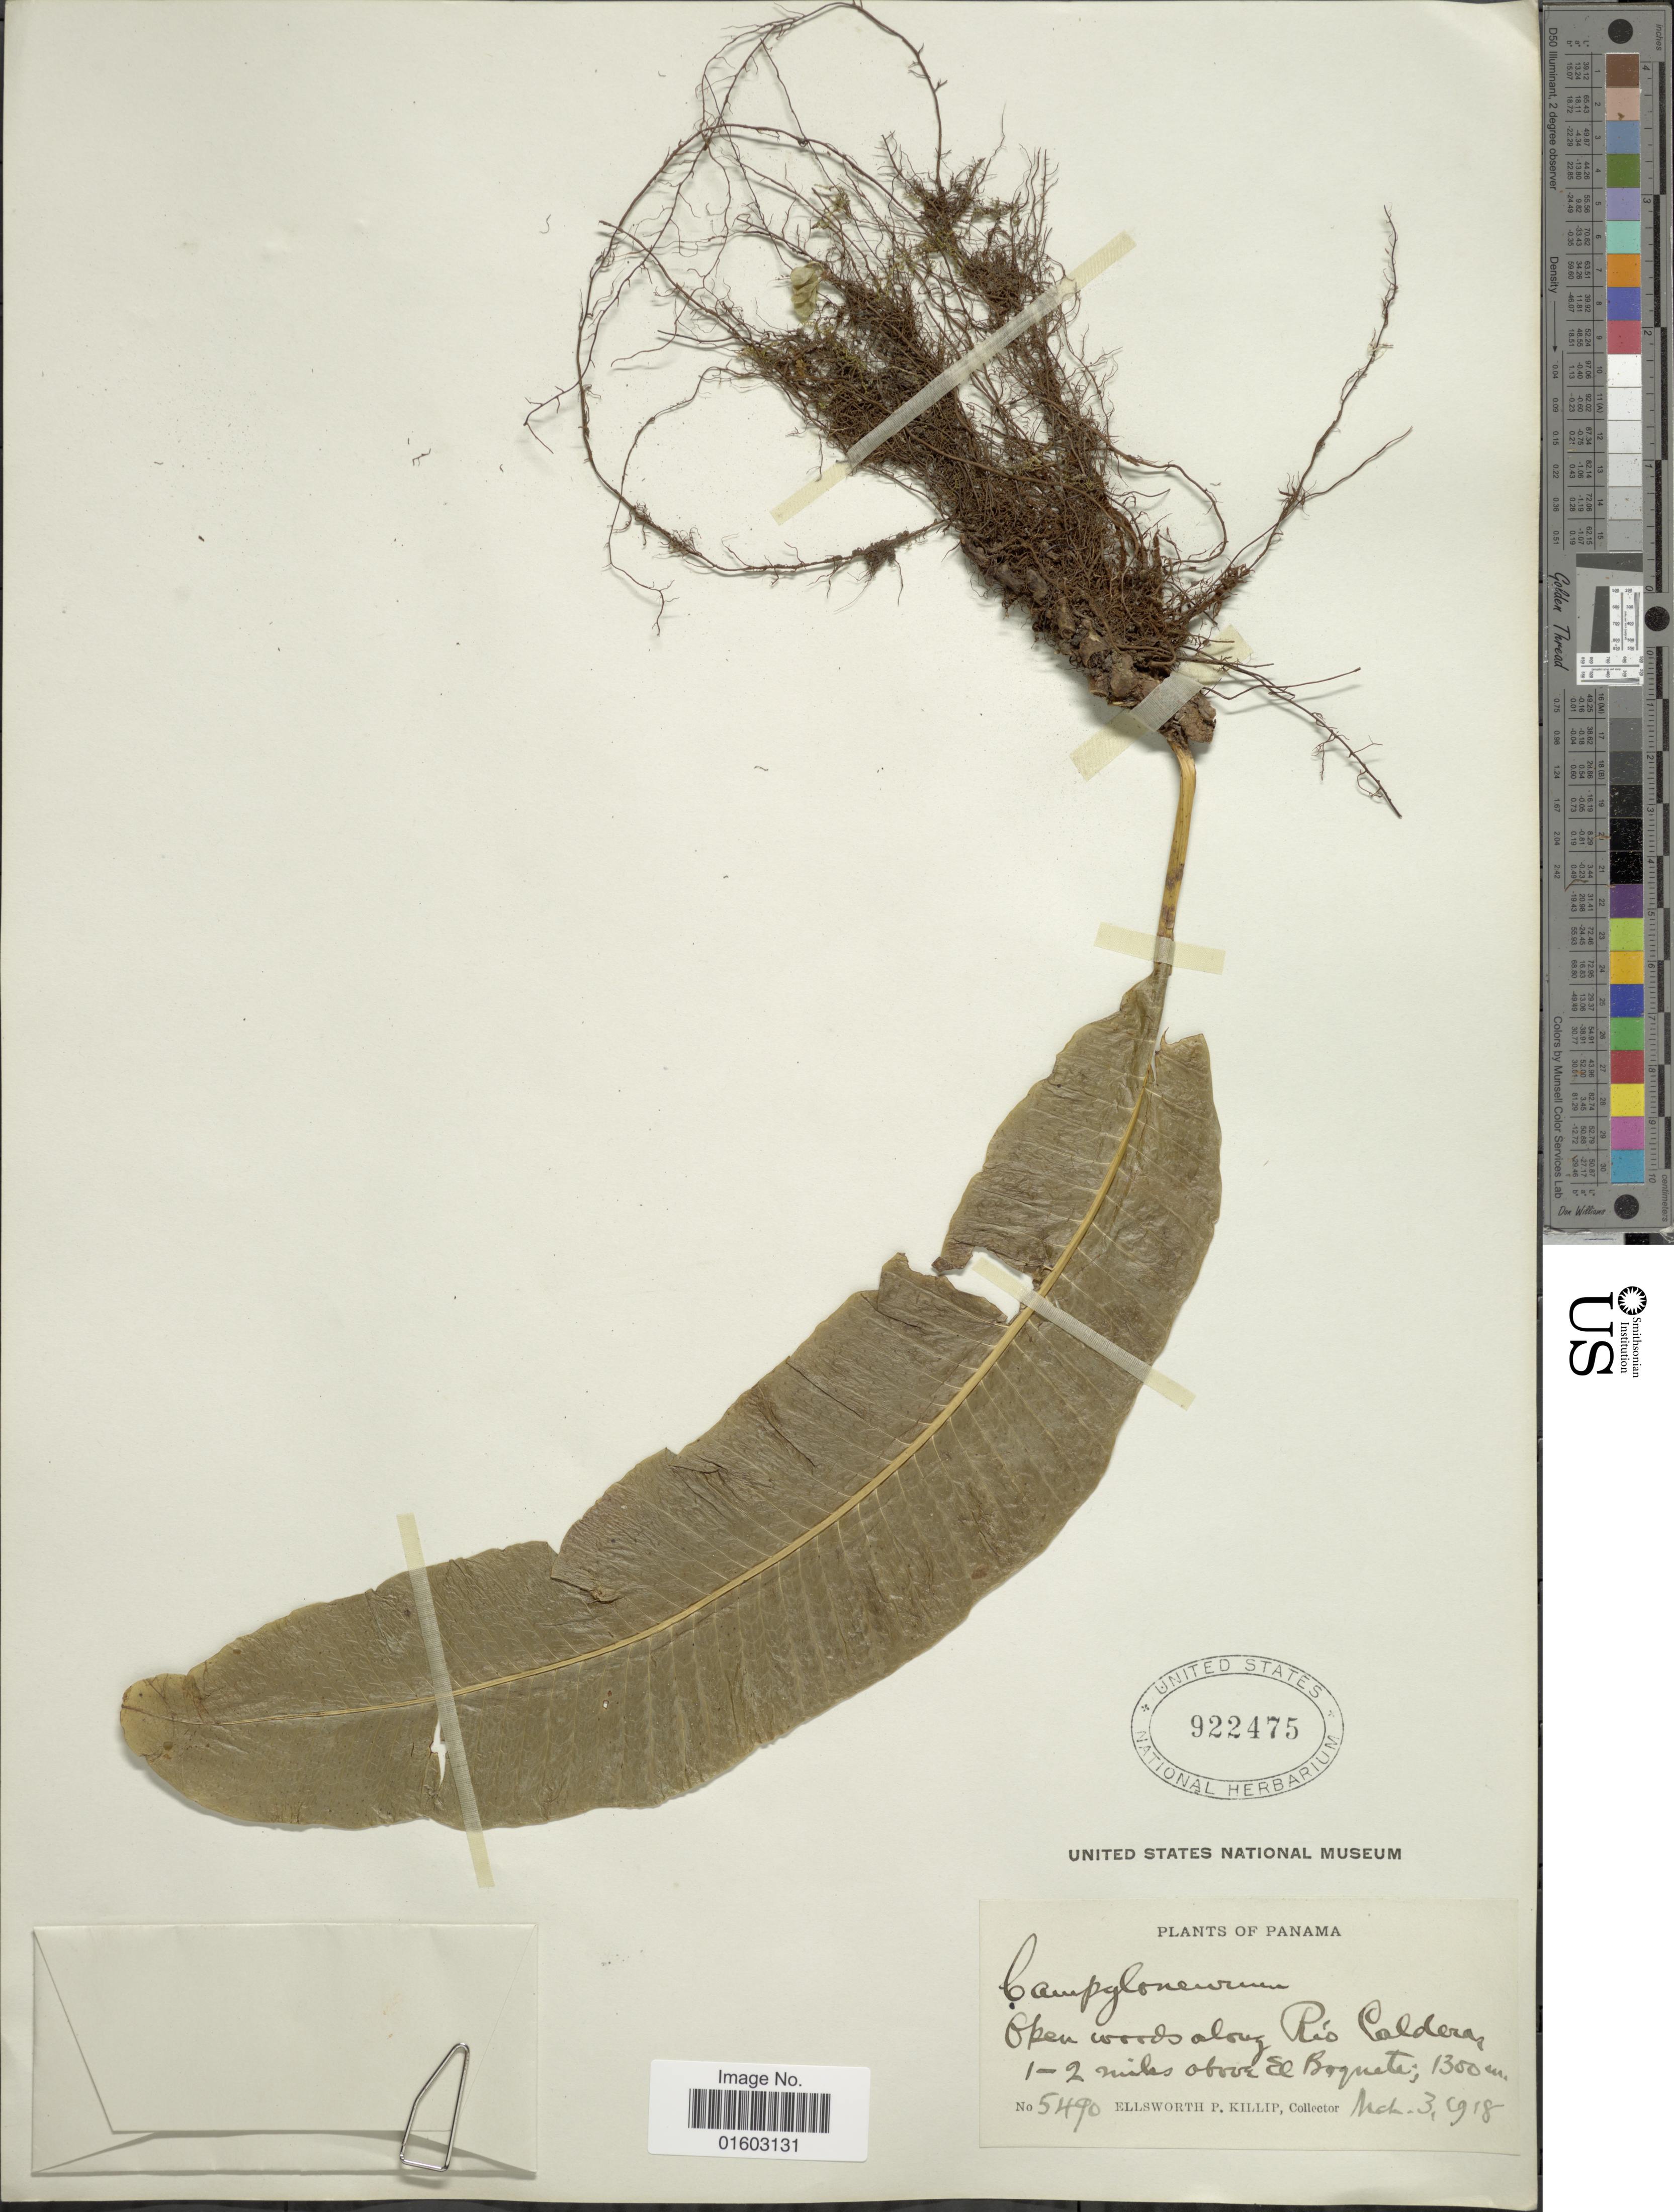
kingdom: Plantae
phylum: Tracheophyta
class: Polypodiopsida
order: Polypodiales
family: Polypodiaceae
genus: Campyloneurum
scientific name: Campyloneurum phyllitidis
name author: (L.) C. Presl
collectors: E. P. Killip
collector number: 5490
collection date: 1918-03-03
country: Panama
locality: Open woods along Rio Calderas, 1-2 miles above El Boquete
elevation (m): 1300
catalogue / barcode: US 922475